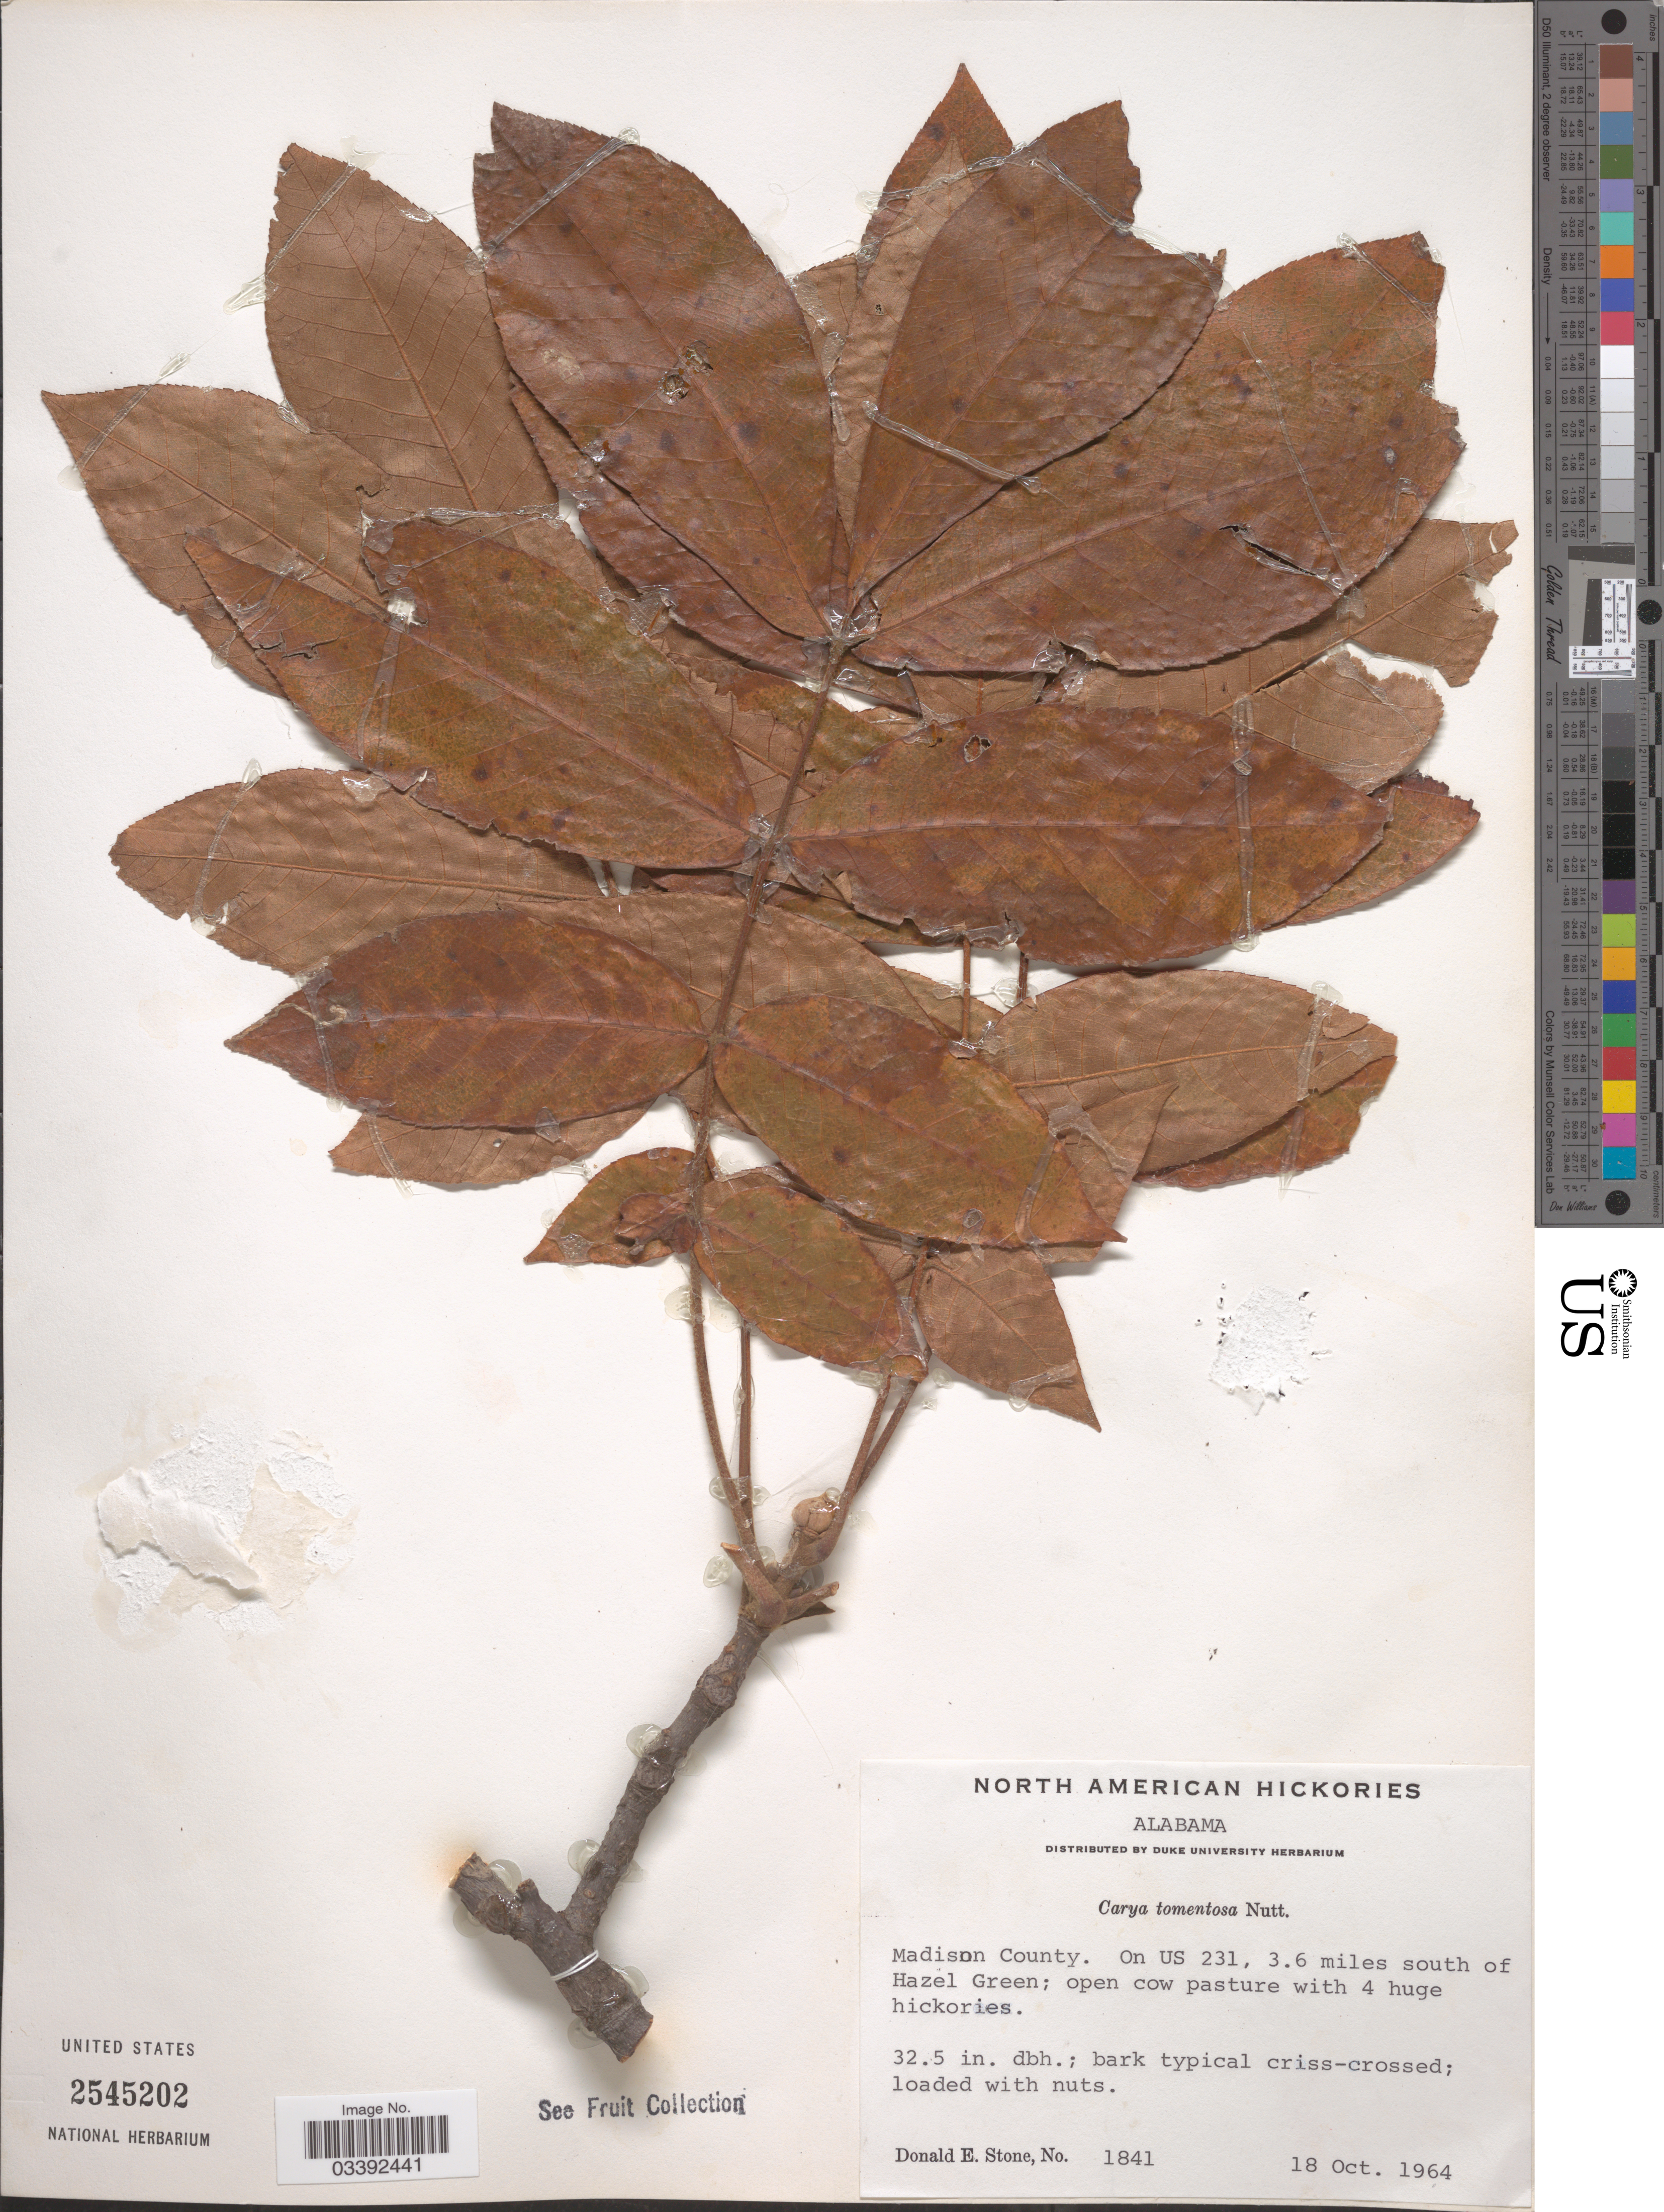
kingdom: Plantae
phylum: Tracheophyta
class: Magnoliopsida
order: Fagales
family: Juglandaceae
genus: Carya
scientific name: Carya tomentosa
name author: (Lam.) Nutt.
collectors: D. E. Stone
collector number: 1841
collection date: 1964-10-18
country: United States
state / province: Alabama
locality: Madison County. On US 231, 3.6 miles south of Hazel Green.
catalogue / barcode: US 2545202